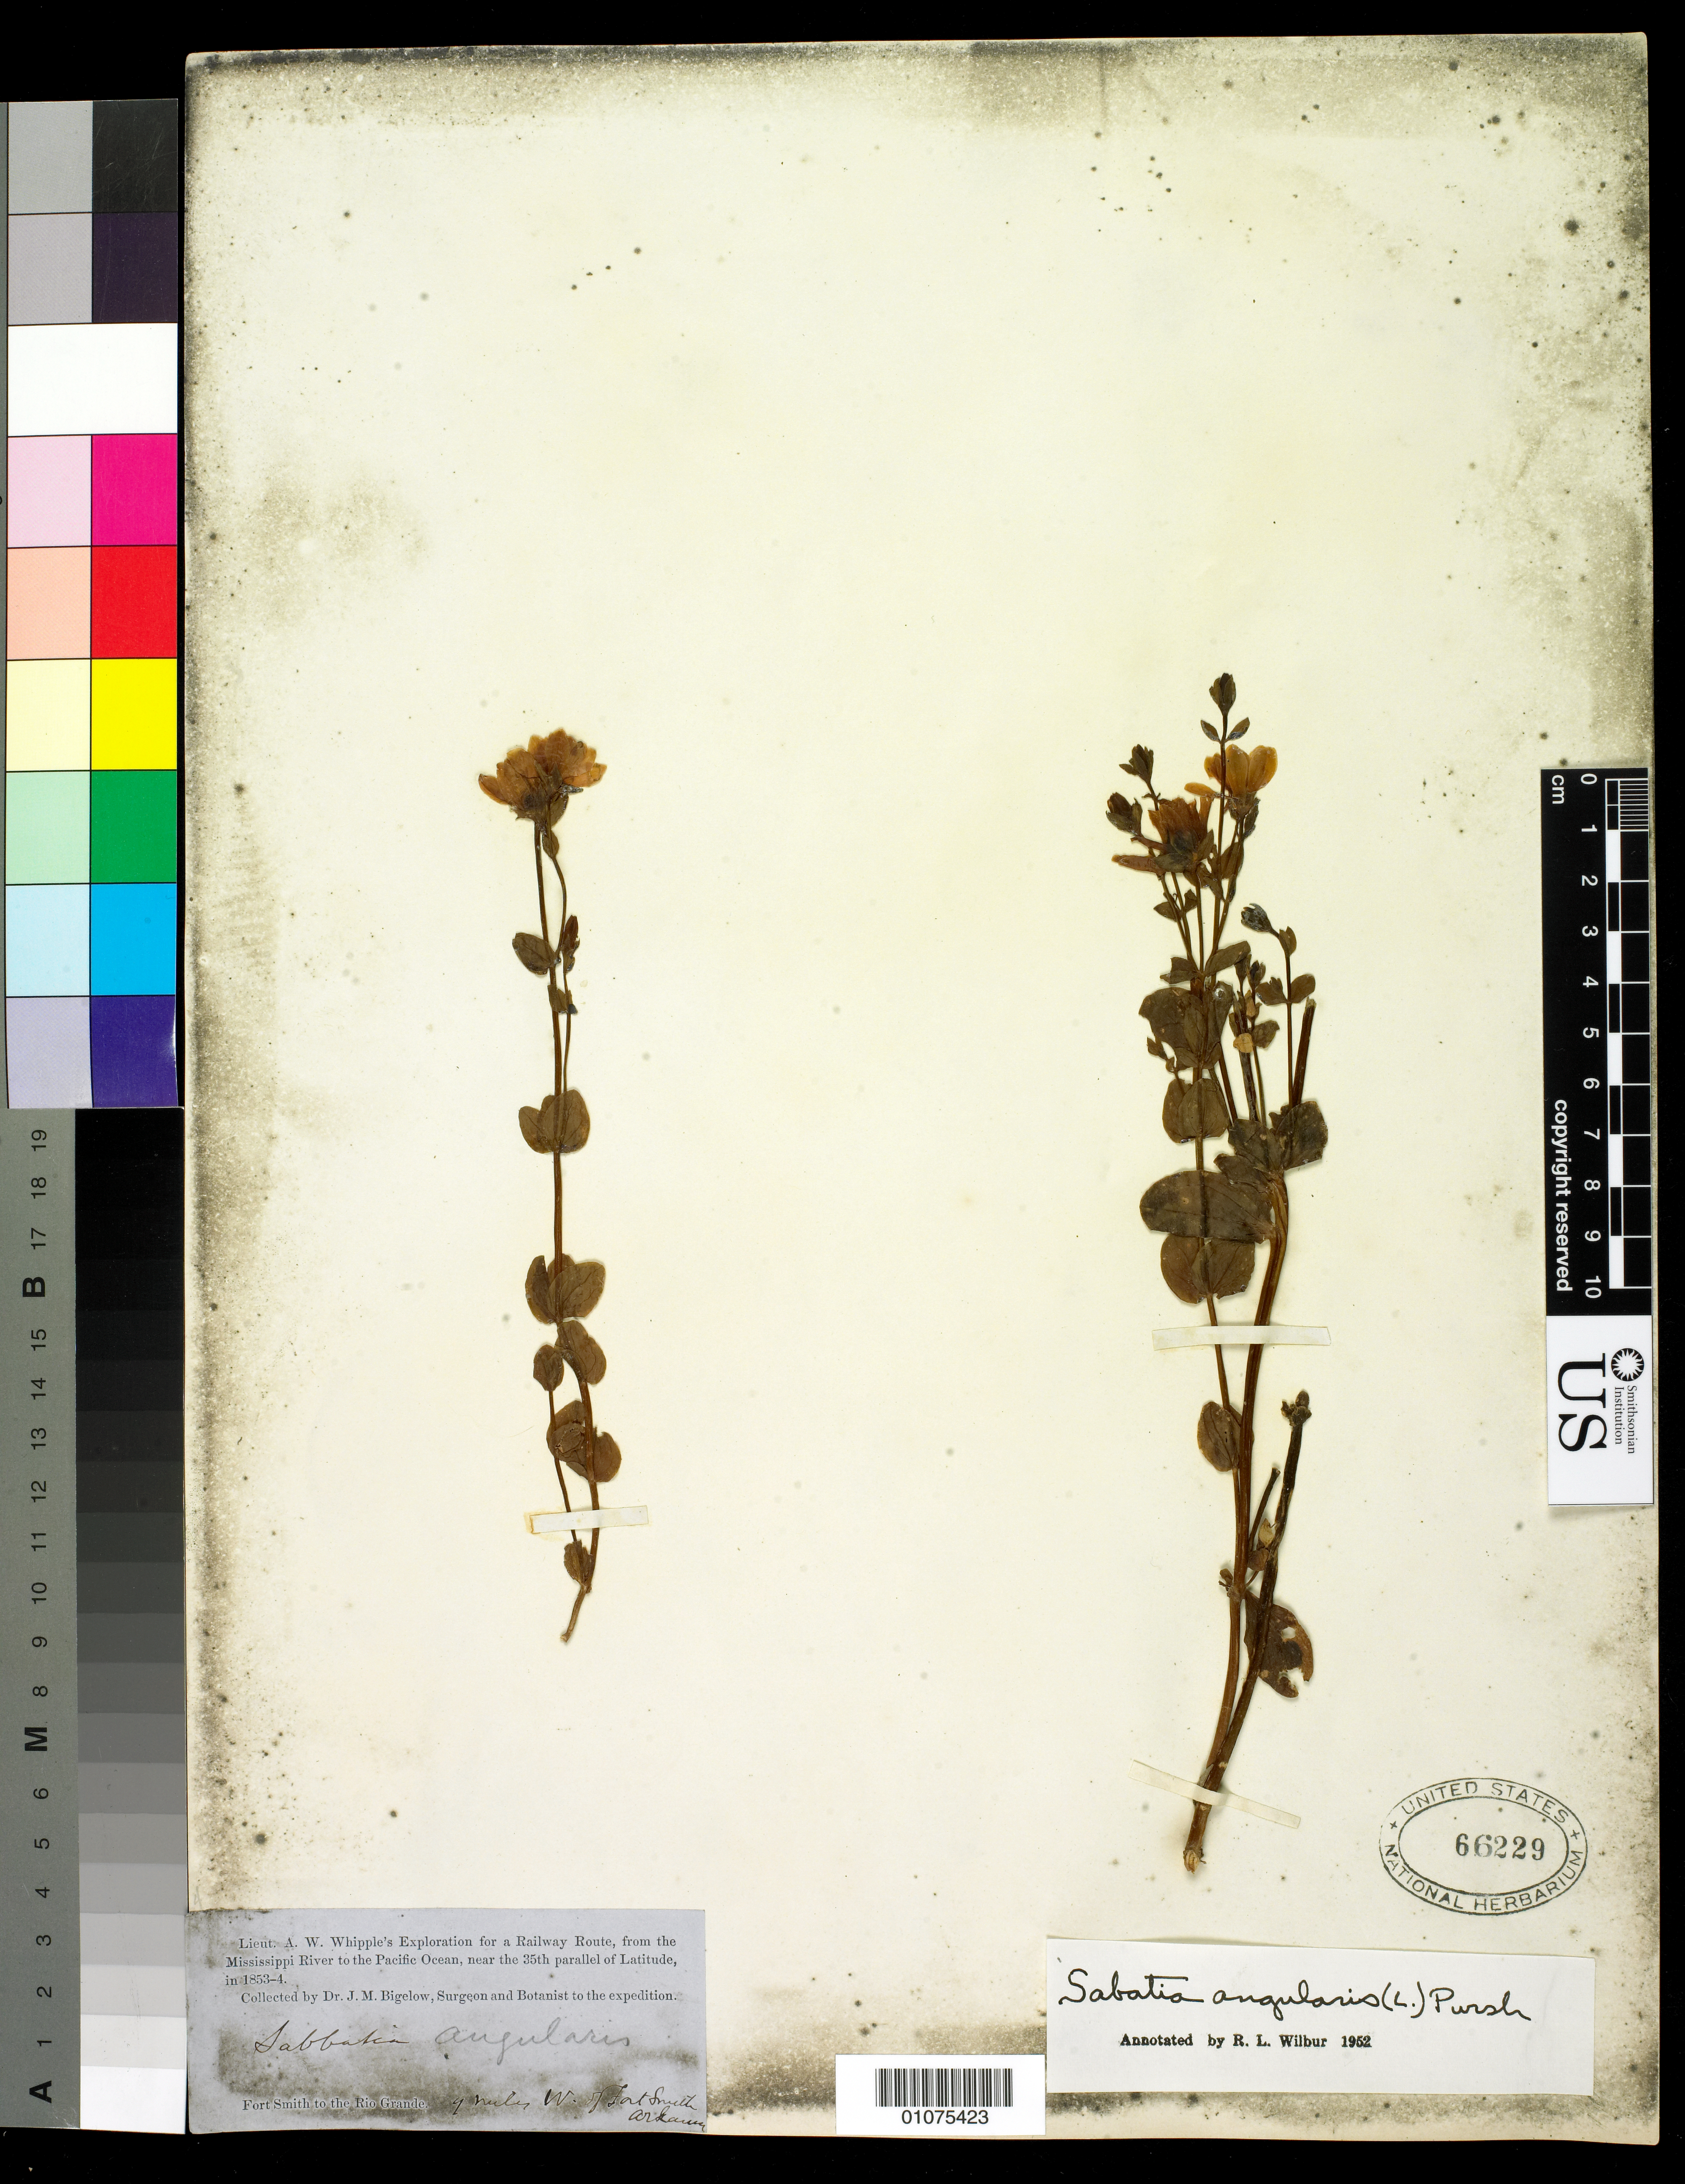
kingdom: Plantae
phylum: Tracheophyta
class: Magnoliopsida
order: Gentianales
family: Gentianaceae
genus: Sabatia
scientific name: Sabatia angularis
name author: (L.) Pursh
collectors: J. M. Bigelow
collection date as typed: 1853 to -- --- 1854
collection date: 1853/1854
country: United States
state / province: Arkansas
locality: W. of Fort Smith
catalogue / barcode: US 66229